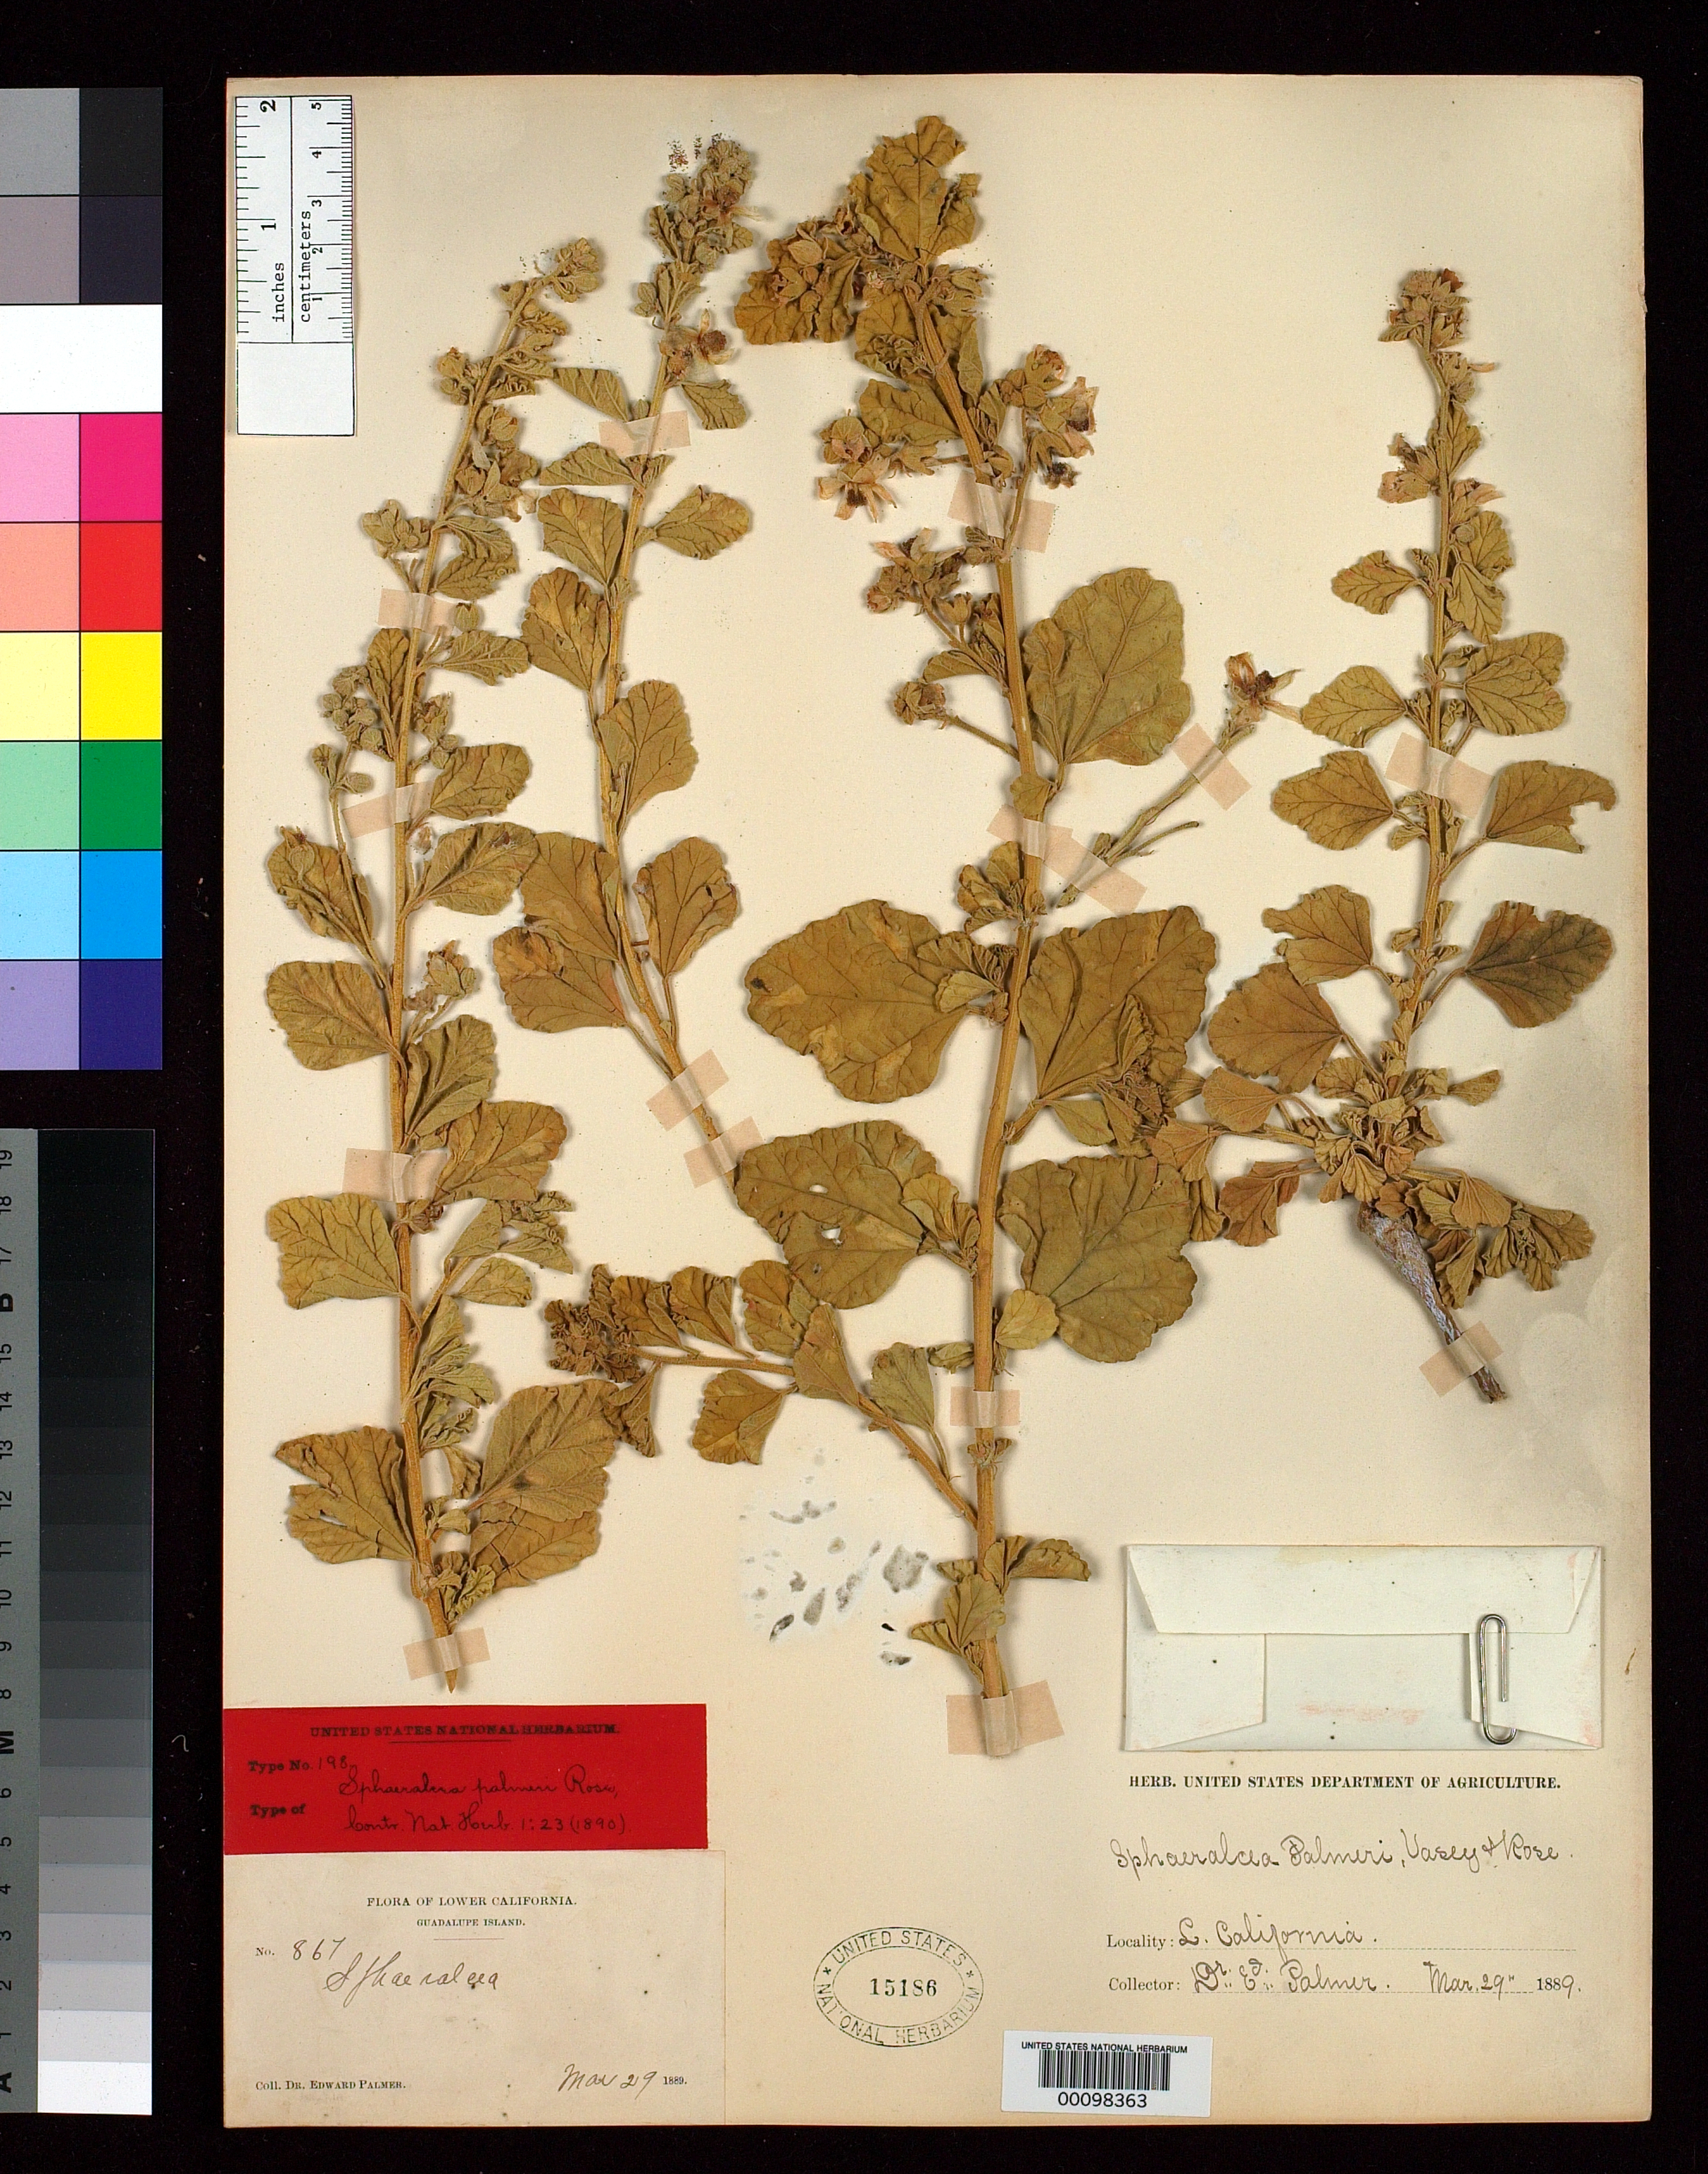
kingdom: Plantae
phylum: Tracheophyta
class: Magnoliopsida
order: Malvales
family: Malvaceae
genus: Sphaeralcea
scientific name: Sphaeralcea palmeri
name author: Rose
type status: Holotype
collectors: E. Palmer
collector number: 867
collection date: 1889-03-29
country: Mexico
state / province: Baja California Norte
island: Guadalupe Island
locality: Lower California, Guadalupe Island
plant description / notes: Protologue (mis) cites collection number as "897".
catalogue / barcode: US 15186